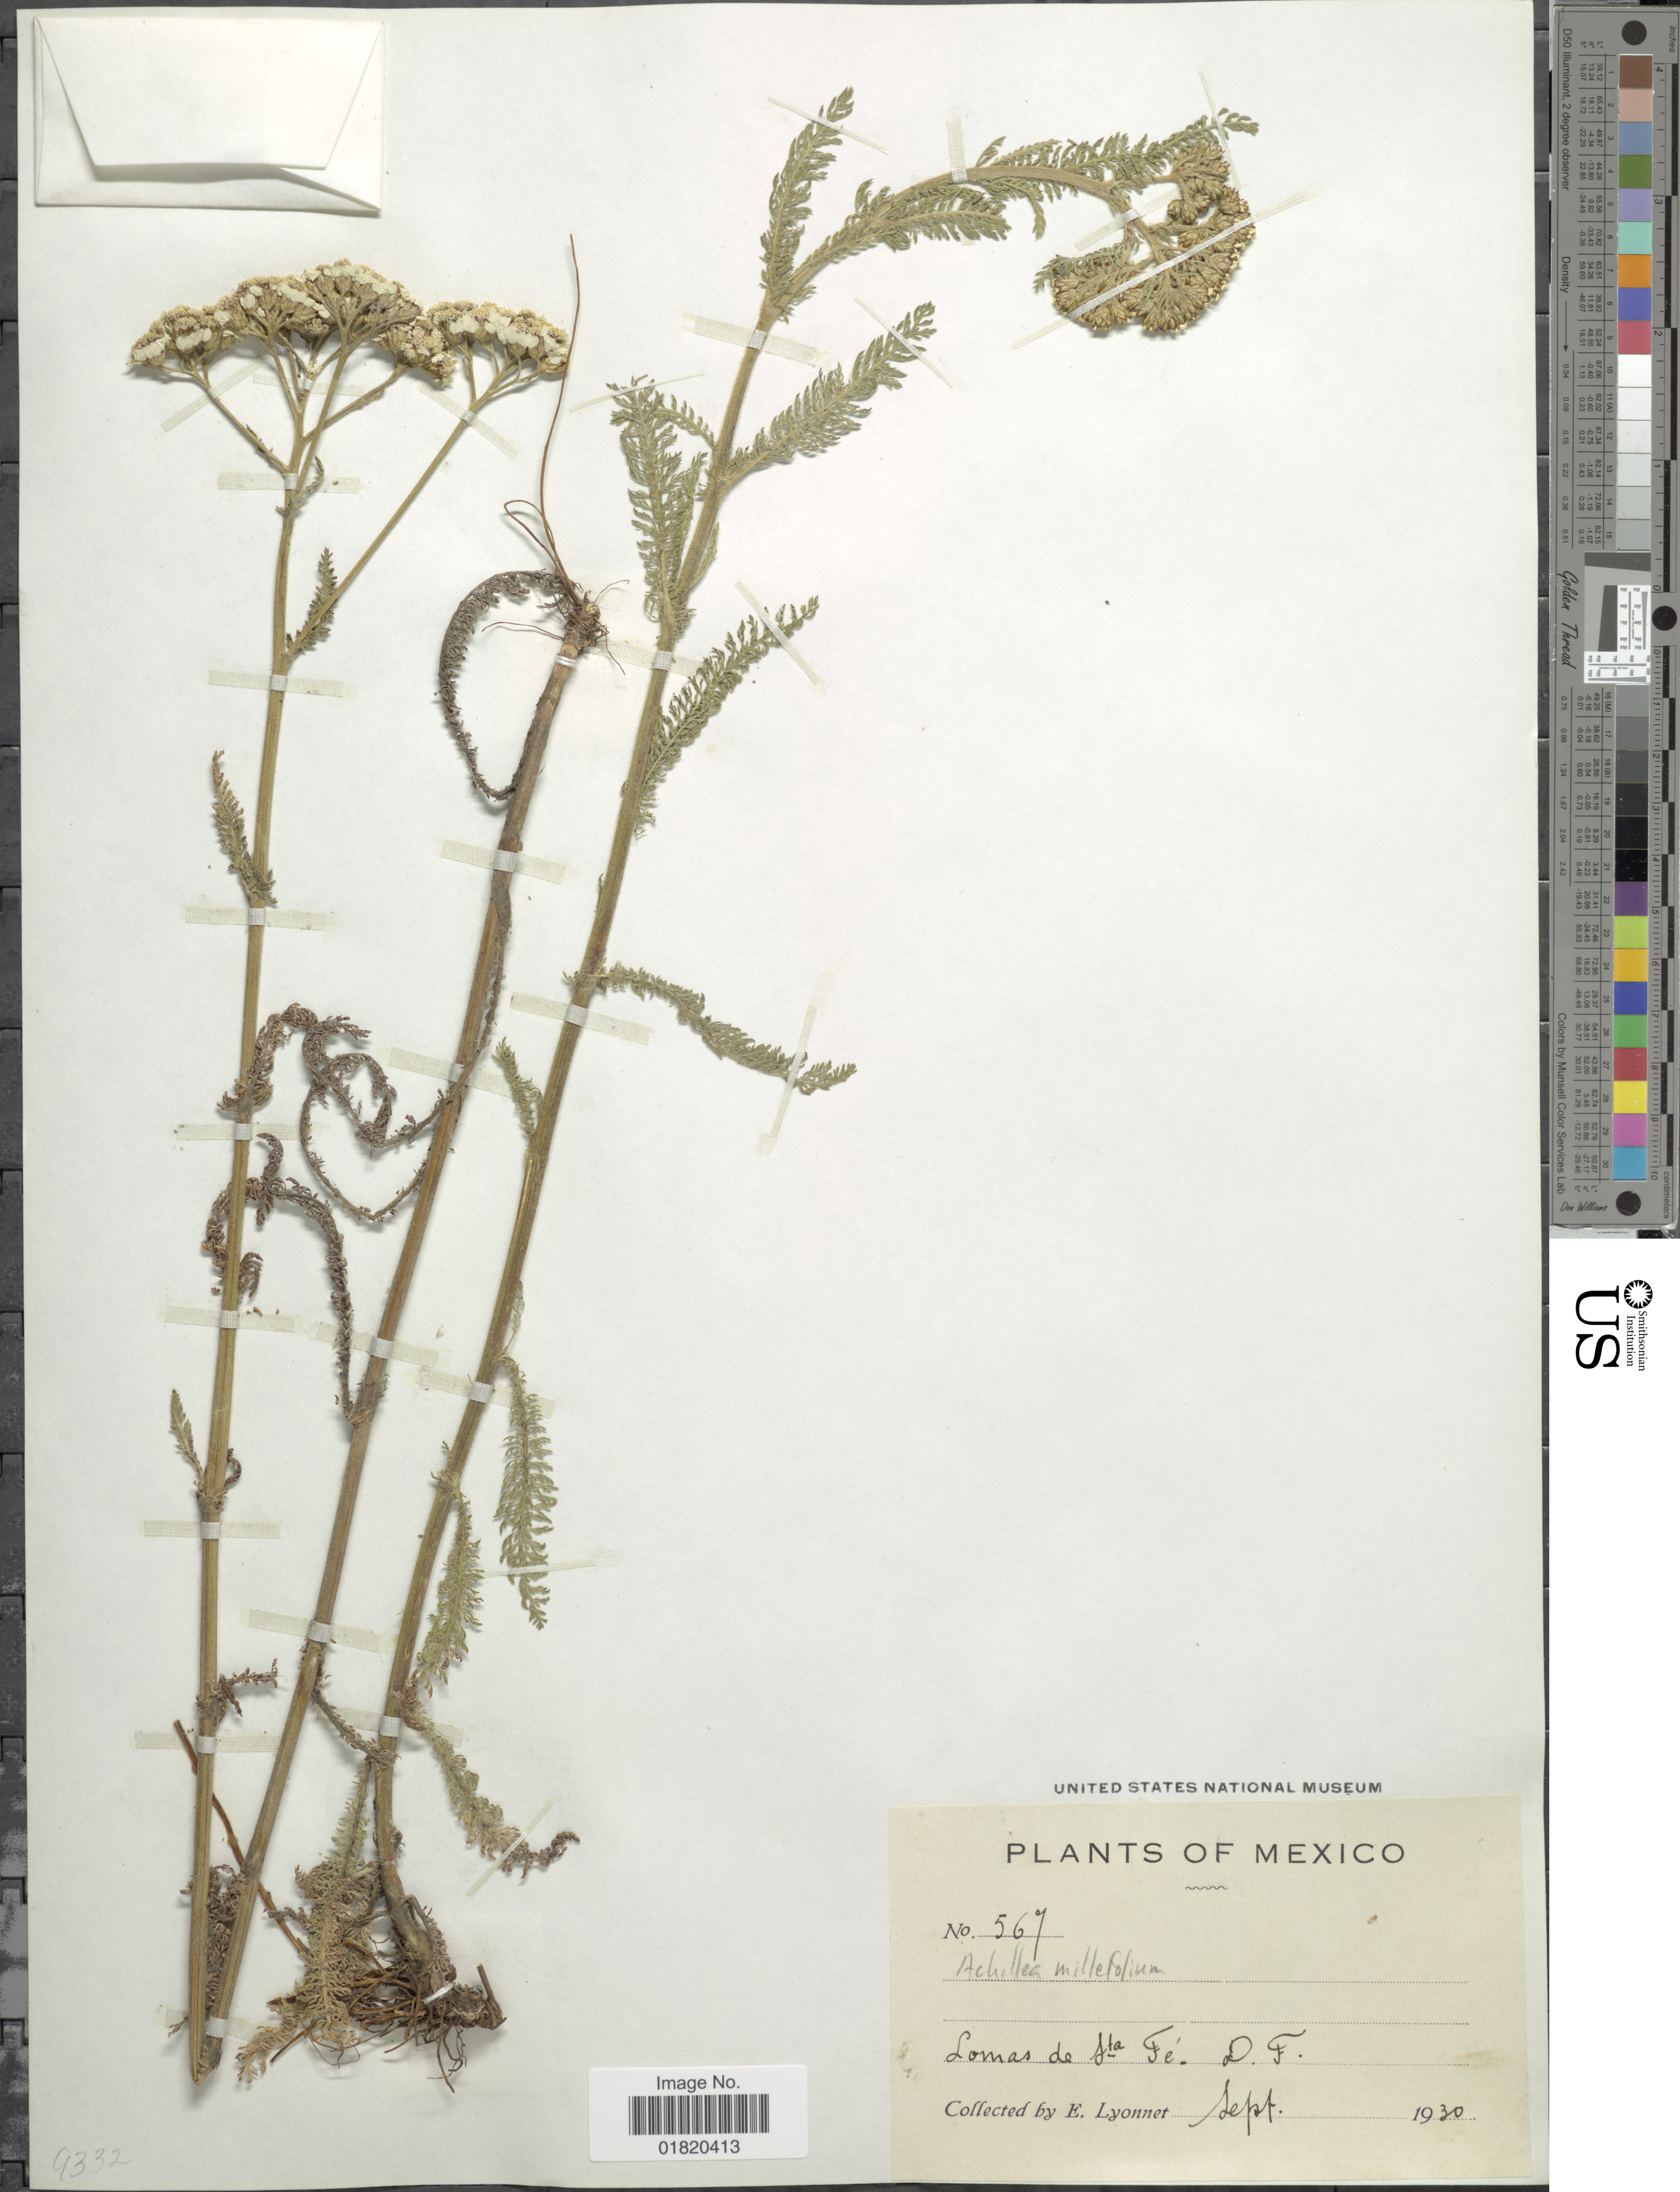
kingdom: Plantae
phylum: Tracheophyta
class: Magnoliopsida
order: Asterales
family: Asteraceae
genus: Achillea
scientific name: Achillea millefolium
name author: L.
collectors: E. Lyonnet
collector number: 567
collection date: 1930-09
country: Mexico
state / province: Distrito Federal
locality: Lomas de Sta. Fé